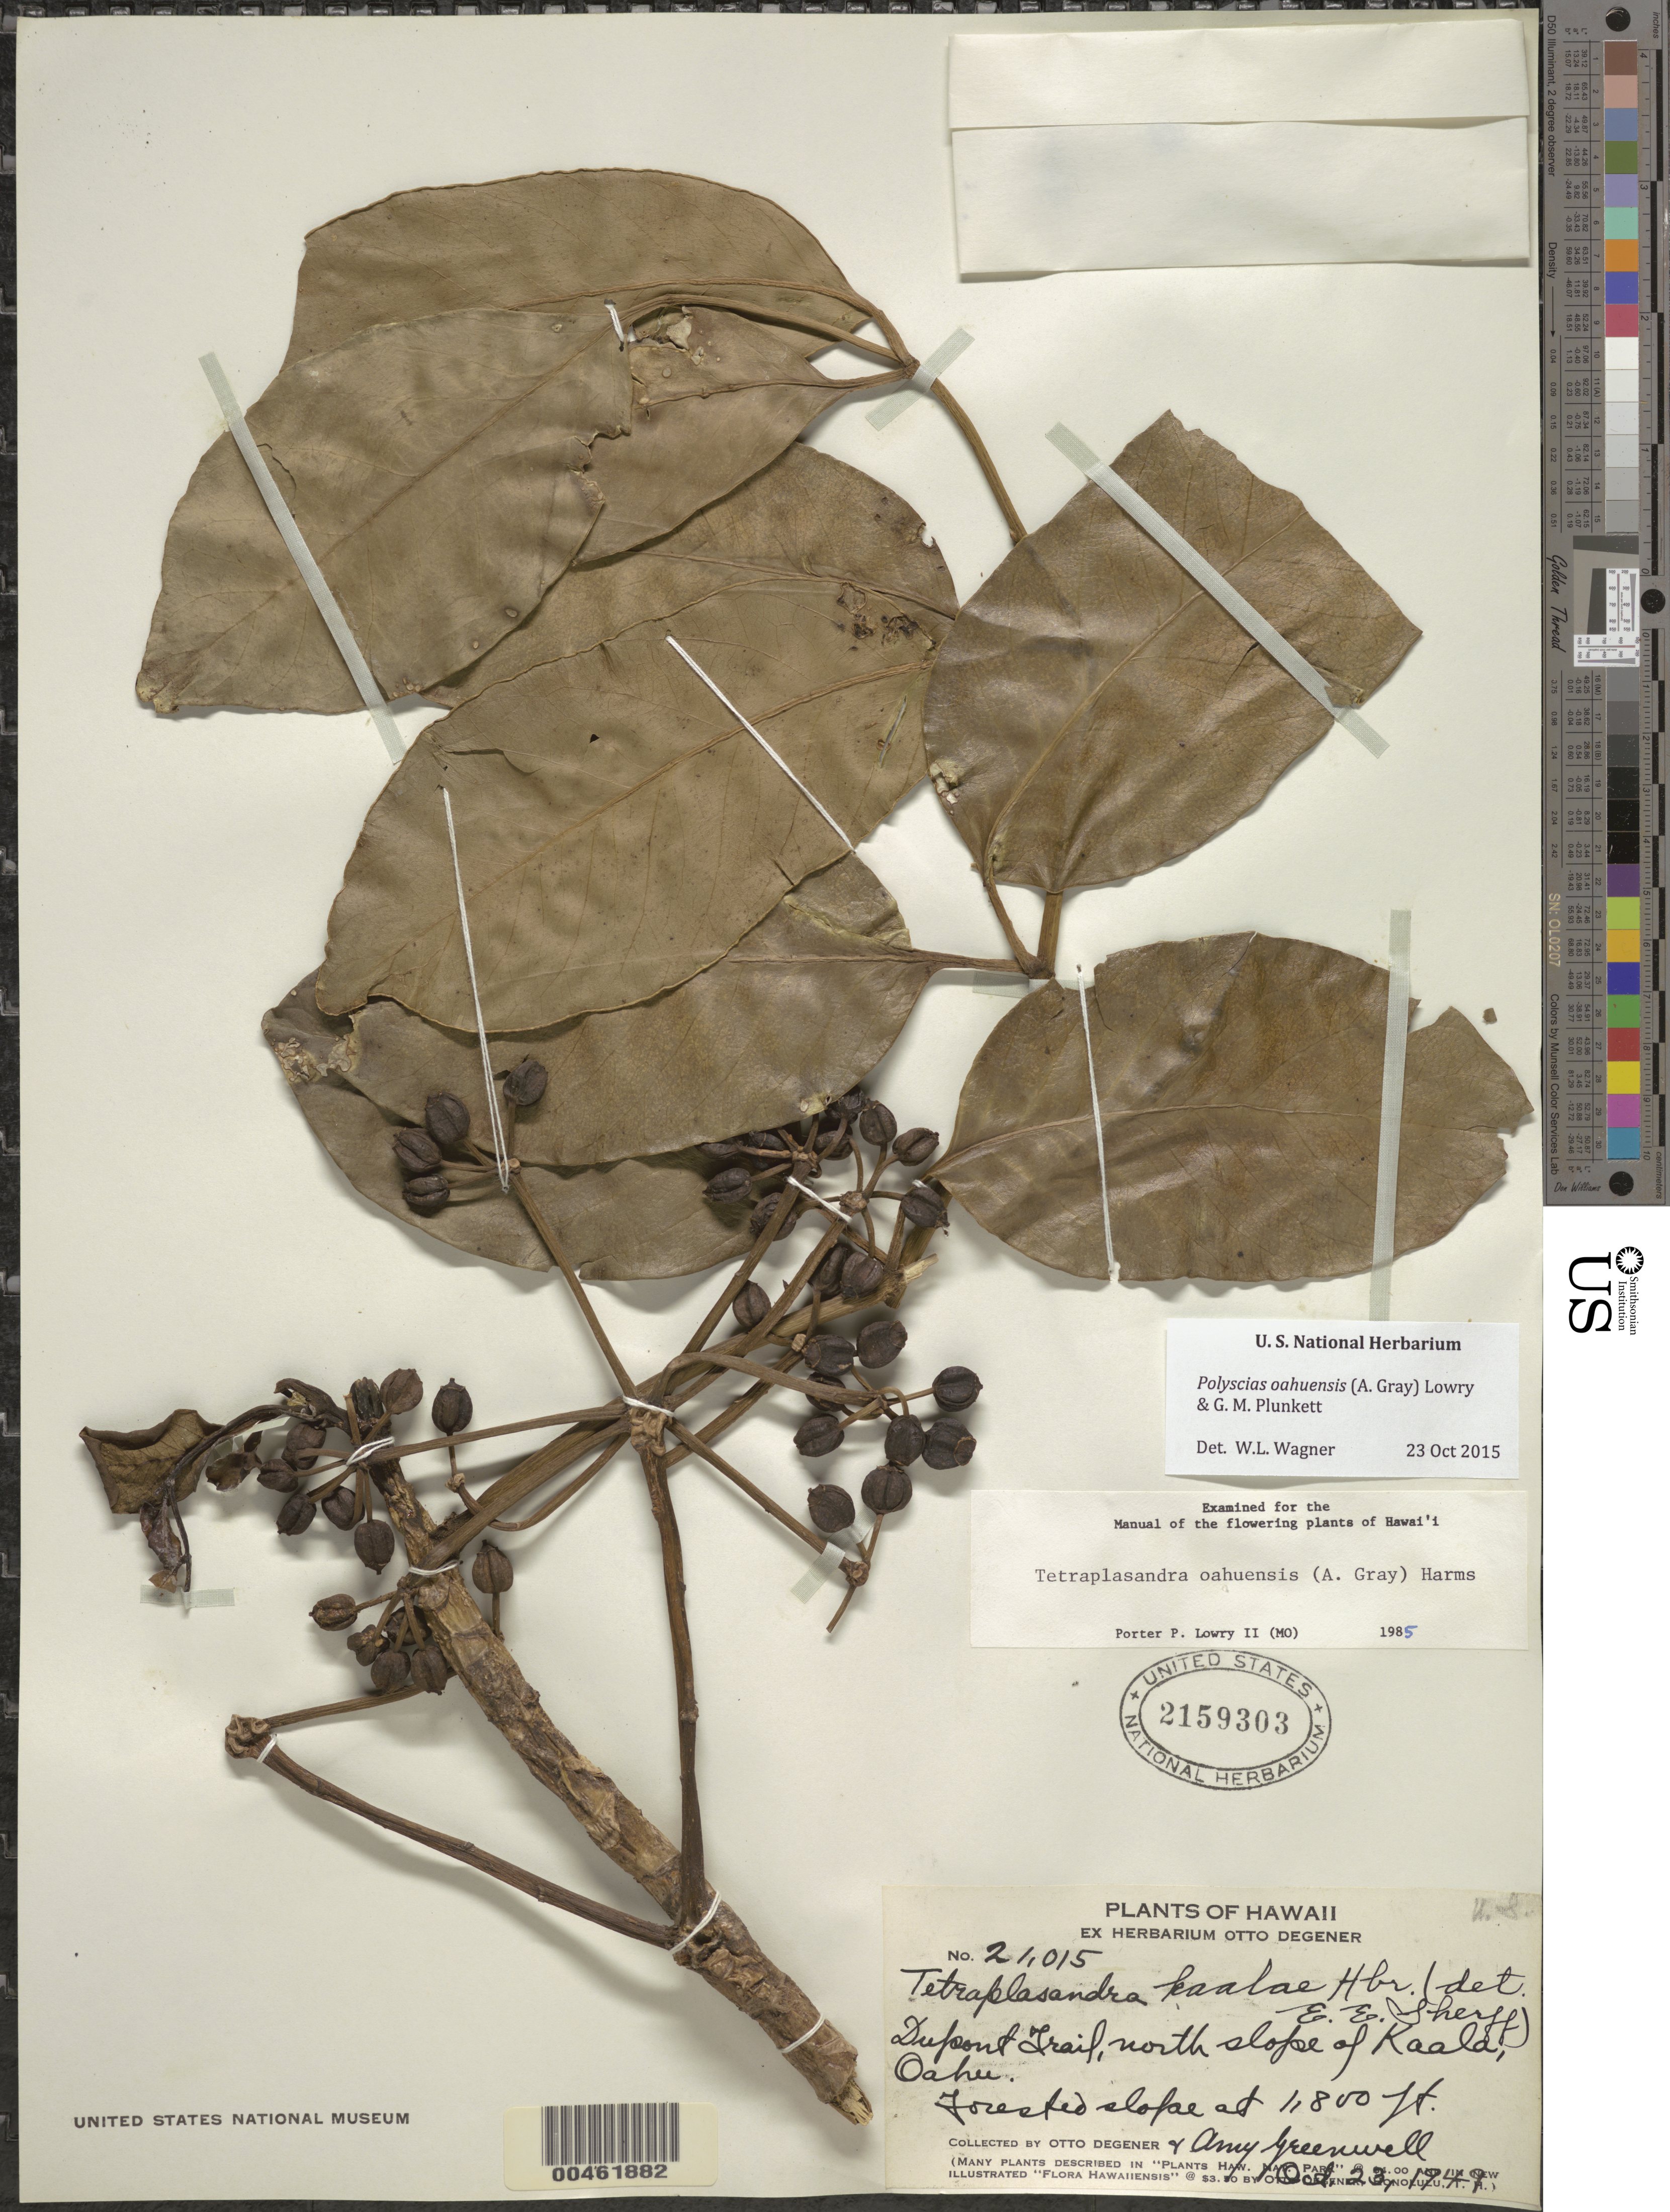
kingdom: Plantae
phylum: Tracheophyta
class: Magnoliopsida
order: Apiales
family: Araliaceae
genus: Polyscias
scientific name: Polyscias oahuensis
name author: (A. Gray) Lowry & G. M. Plunkett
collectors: O. Degener & A. B. Greenwell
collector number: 21015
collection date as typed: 23 Oct 1949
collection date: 1949-10-23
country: United States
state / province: Hawaii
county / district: Honolulu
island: Oahu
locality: Dupont Trail, N slope of Kaala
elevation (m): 549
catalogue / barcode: US 2159303